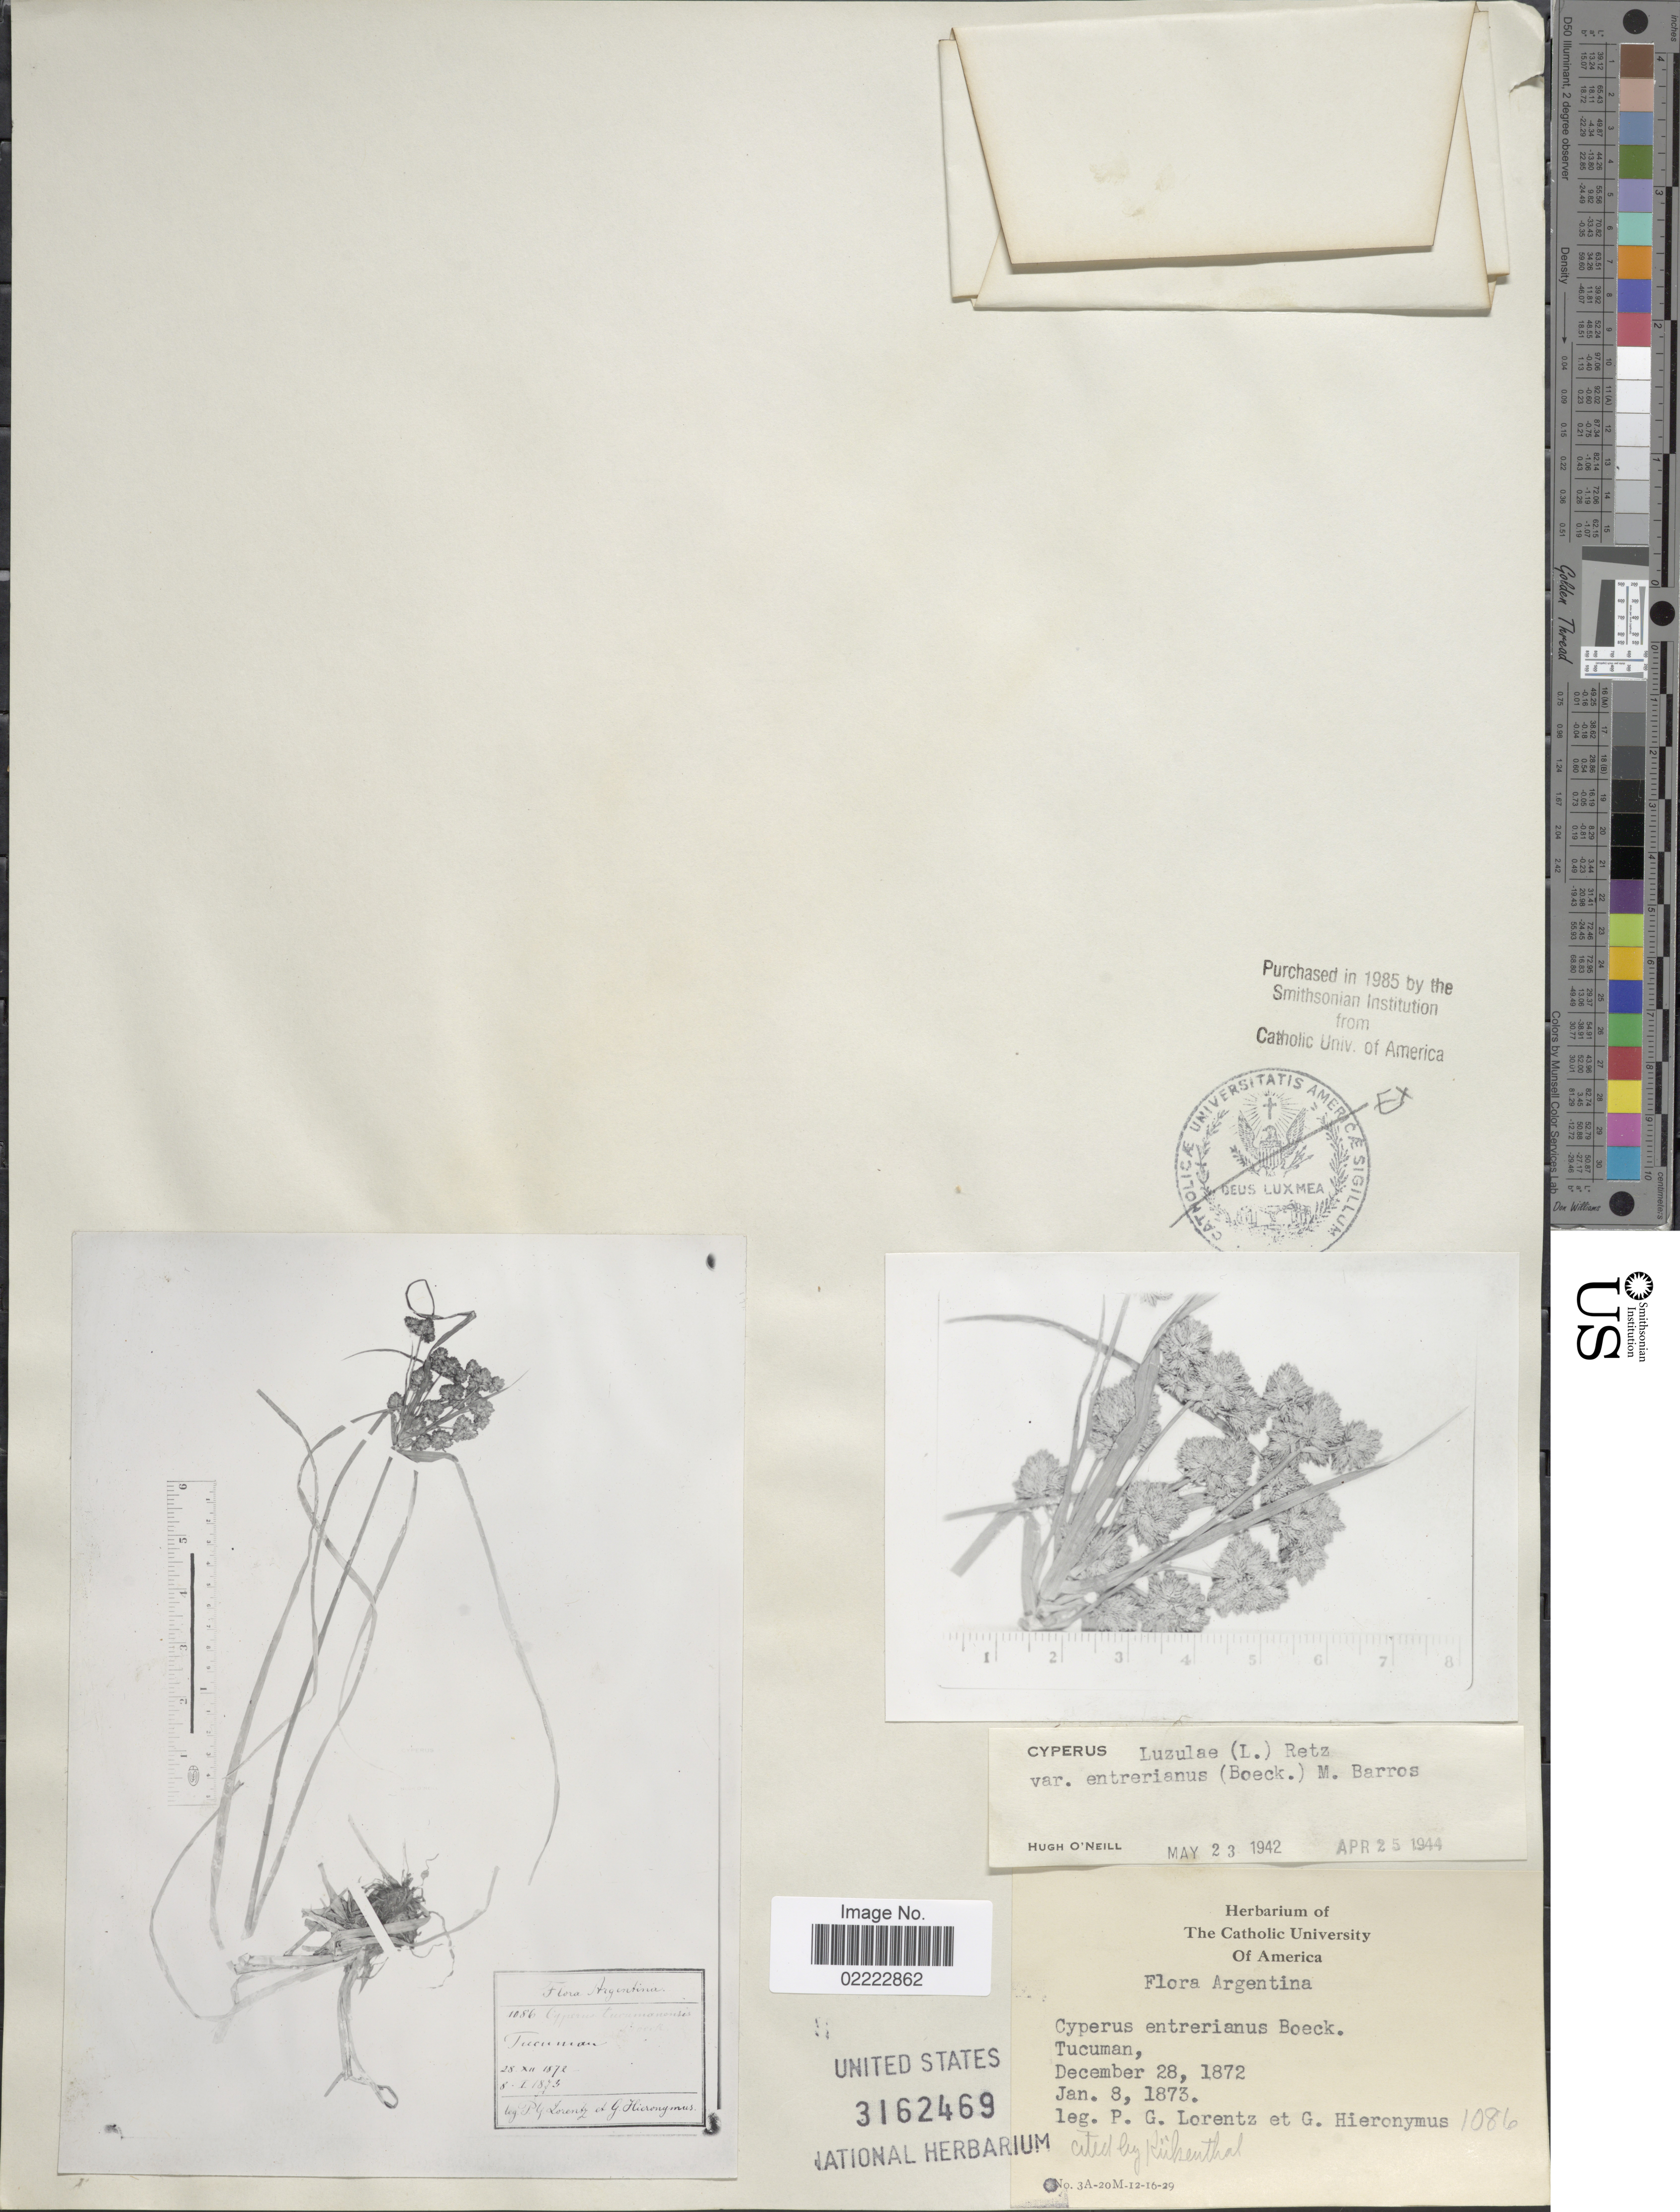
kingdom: Plantae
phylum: Tracheophyta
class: Liliopsida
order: Poales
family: Cyperaceae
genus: Cyperus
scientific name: Cyperus luzulae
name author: (L.) Rottb. ex Retz.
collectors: P. G. Lorentz & G. H. Hieronymus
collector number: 1086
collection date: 1872-12-28/1873-01-08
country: Argentina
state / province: Tucuman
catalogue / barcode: US 3162469